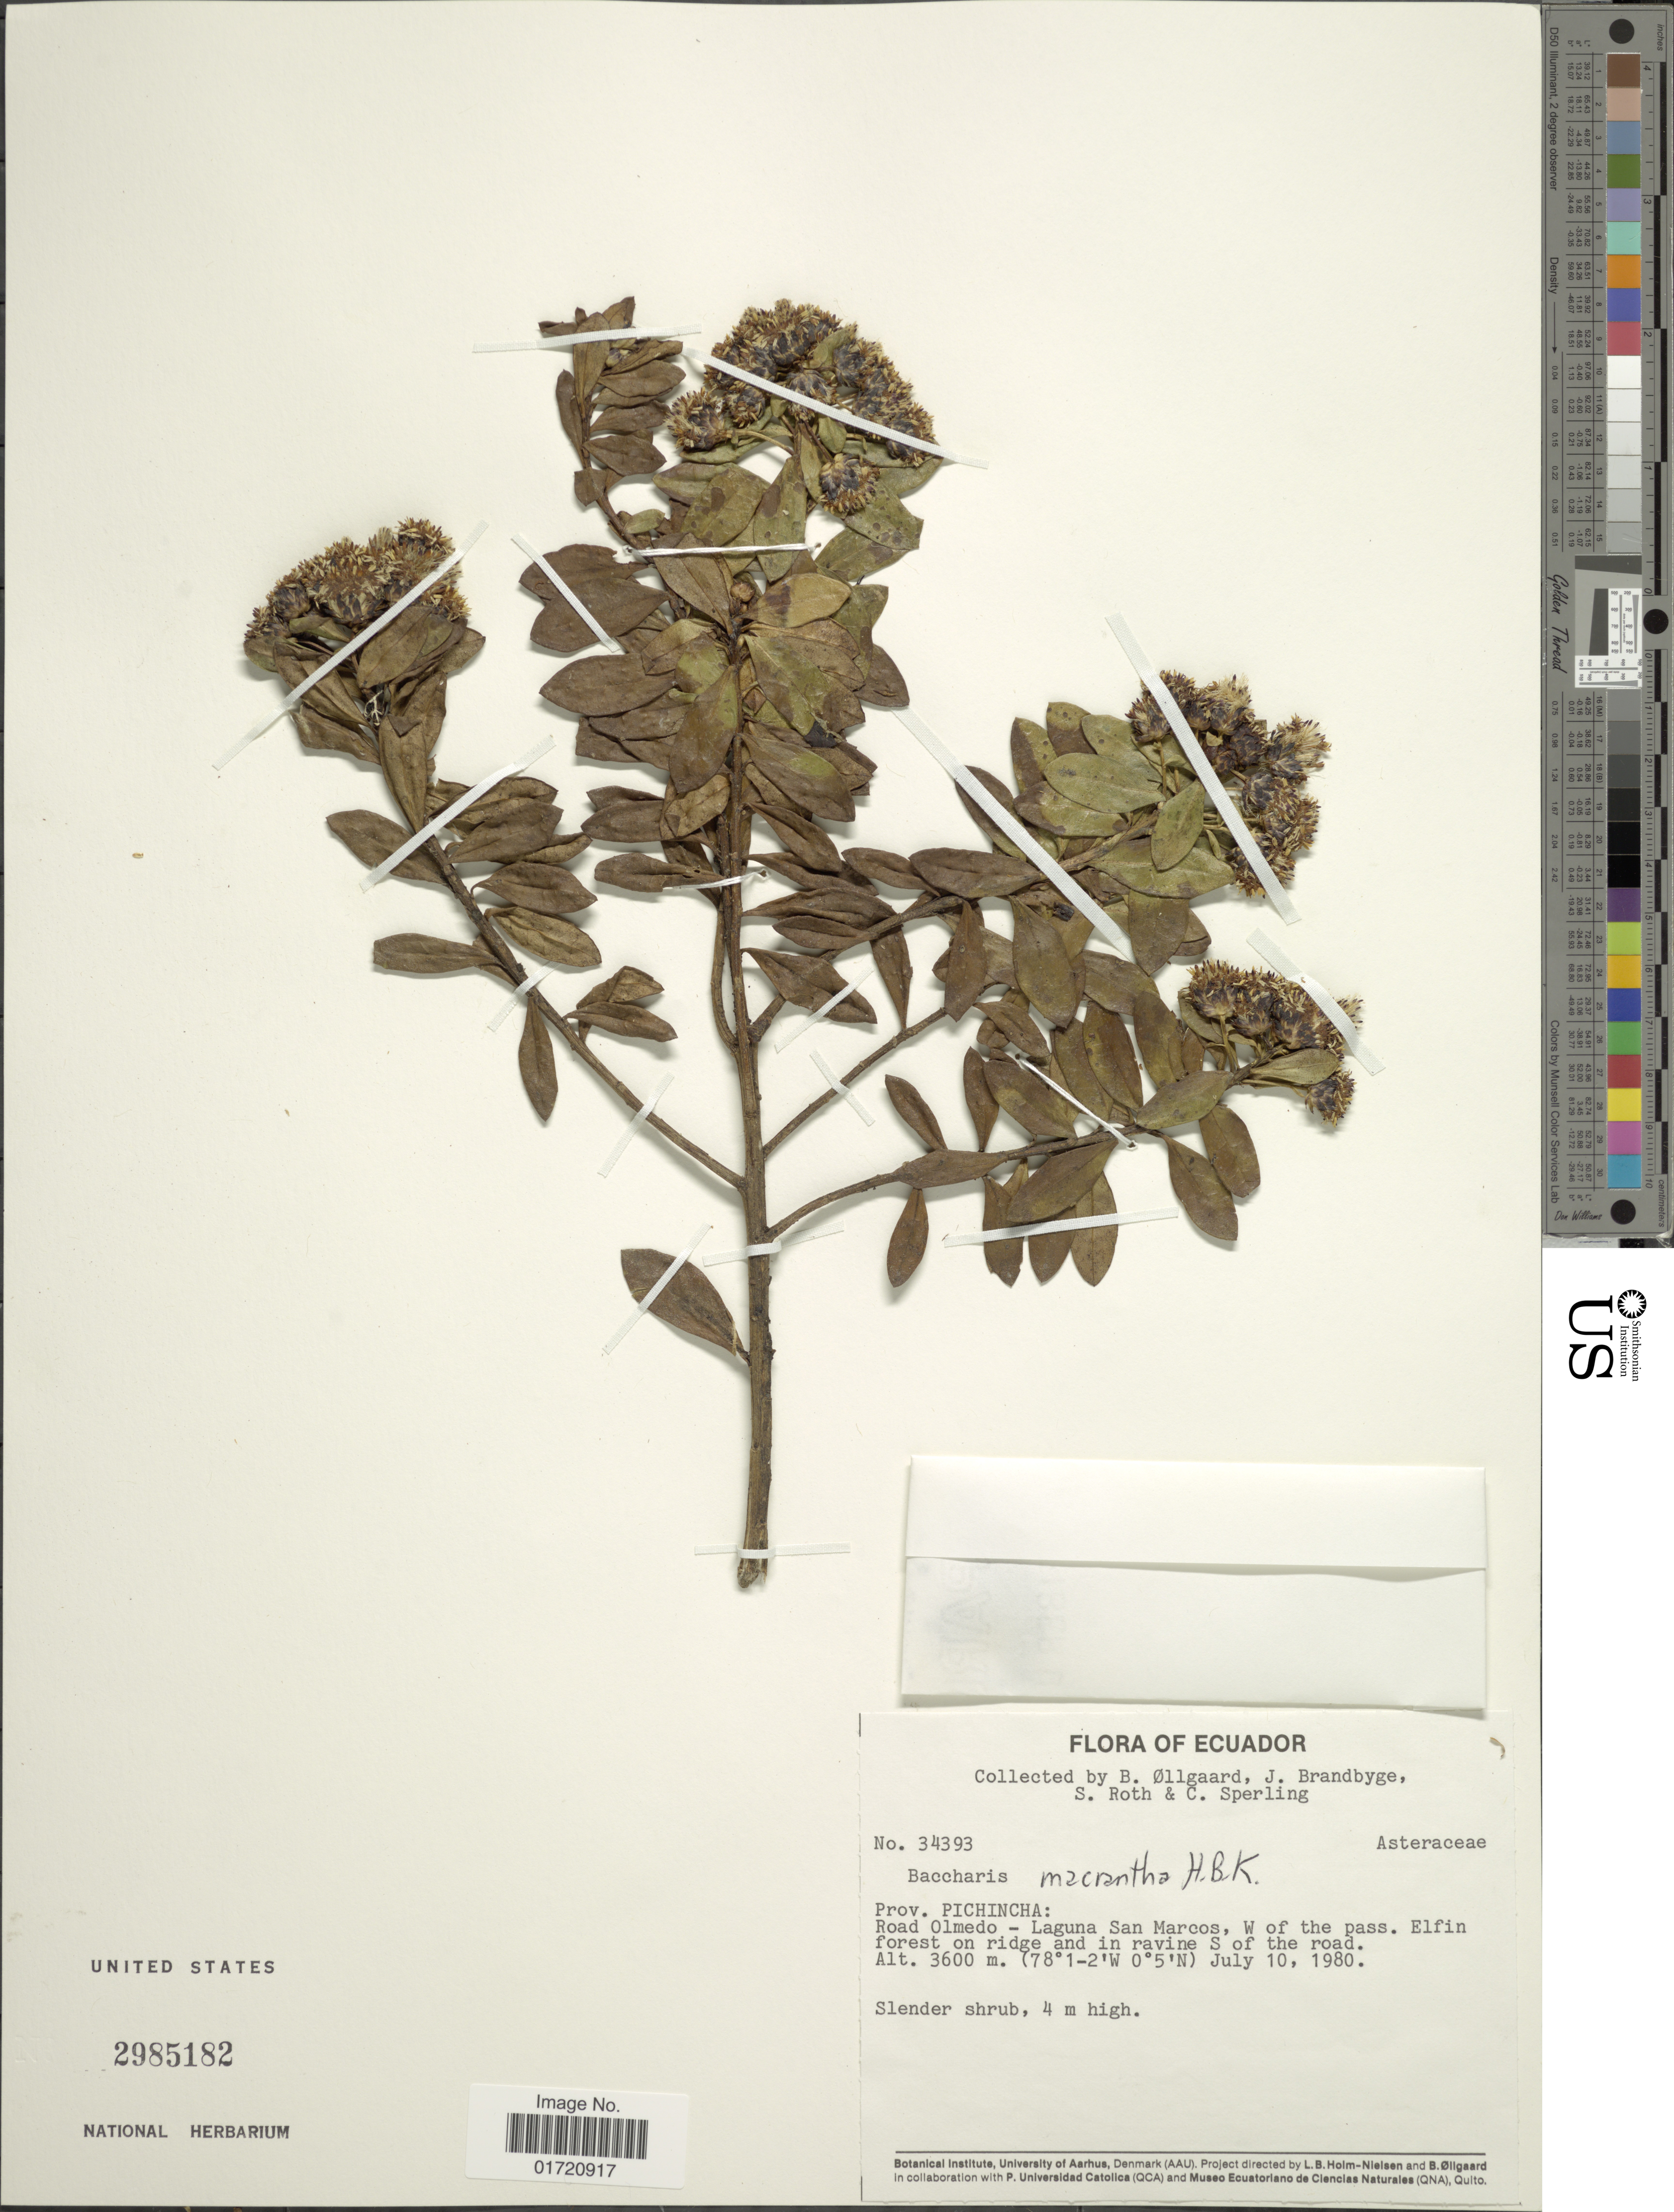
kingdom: Plantae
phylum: Tracheophyta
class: Magnoliopsida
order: Asterales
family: Asteraceae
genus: Baccharis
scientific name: Baccharis macrantha subsp. cundinamarcensis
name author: (Cuatrec.) Cuatrec.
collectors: B. Øllgaard, J. Brandbyge, S. Roth & C. Sperling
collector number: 34393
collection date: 1980-07-10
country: Ecuador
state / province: Pichincha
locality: Road Olmedo-Laguna San Marcos, W of the pass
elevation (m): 3600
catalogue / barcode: US 2985182